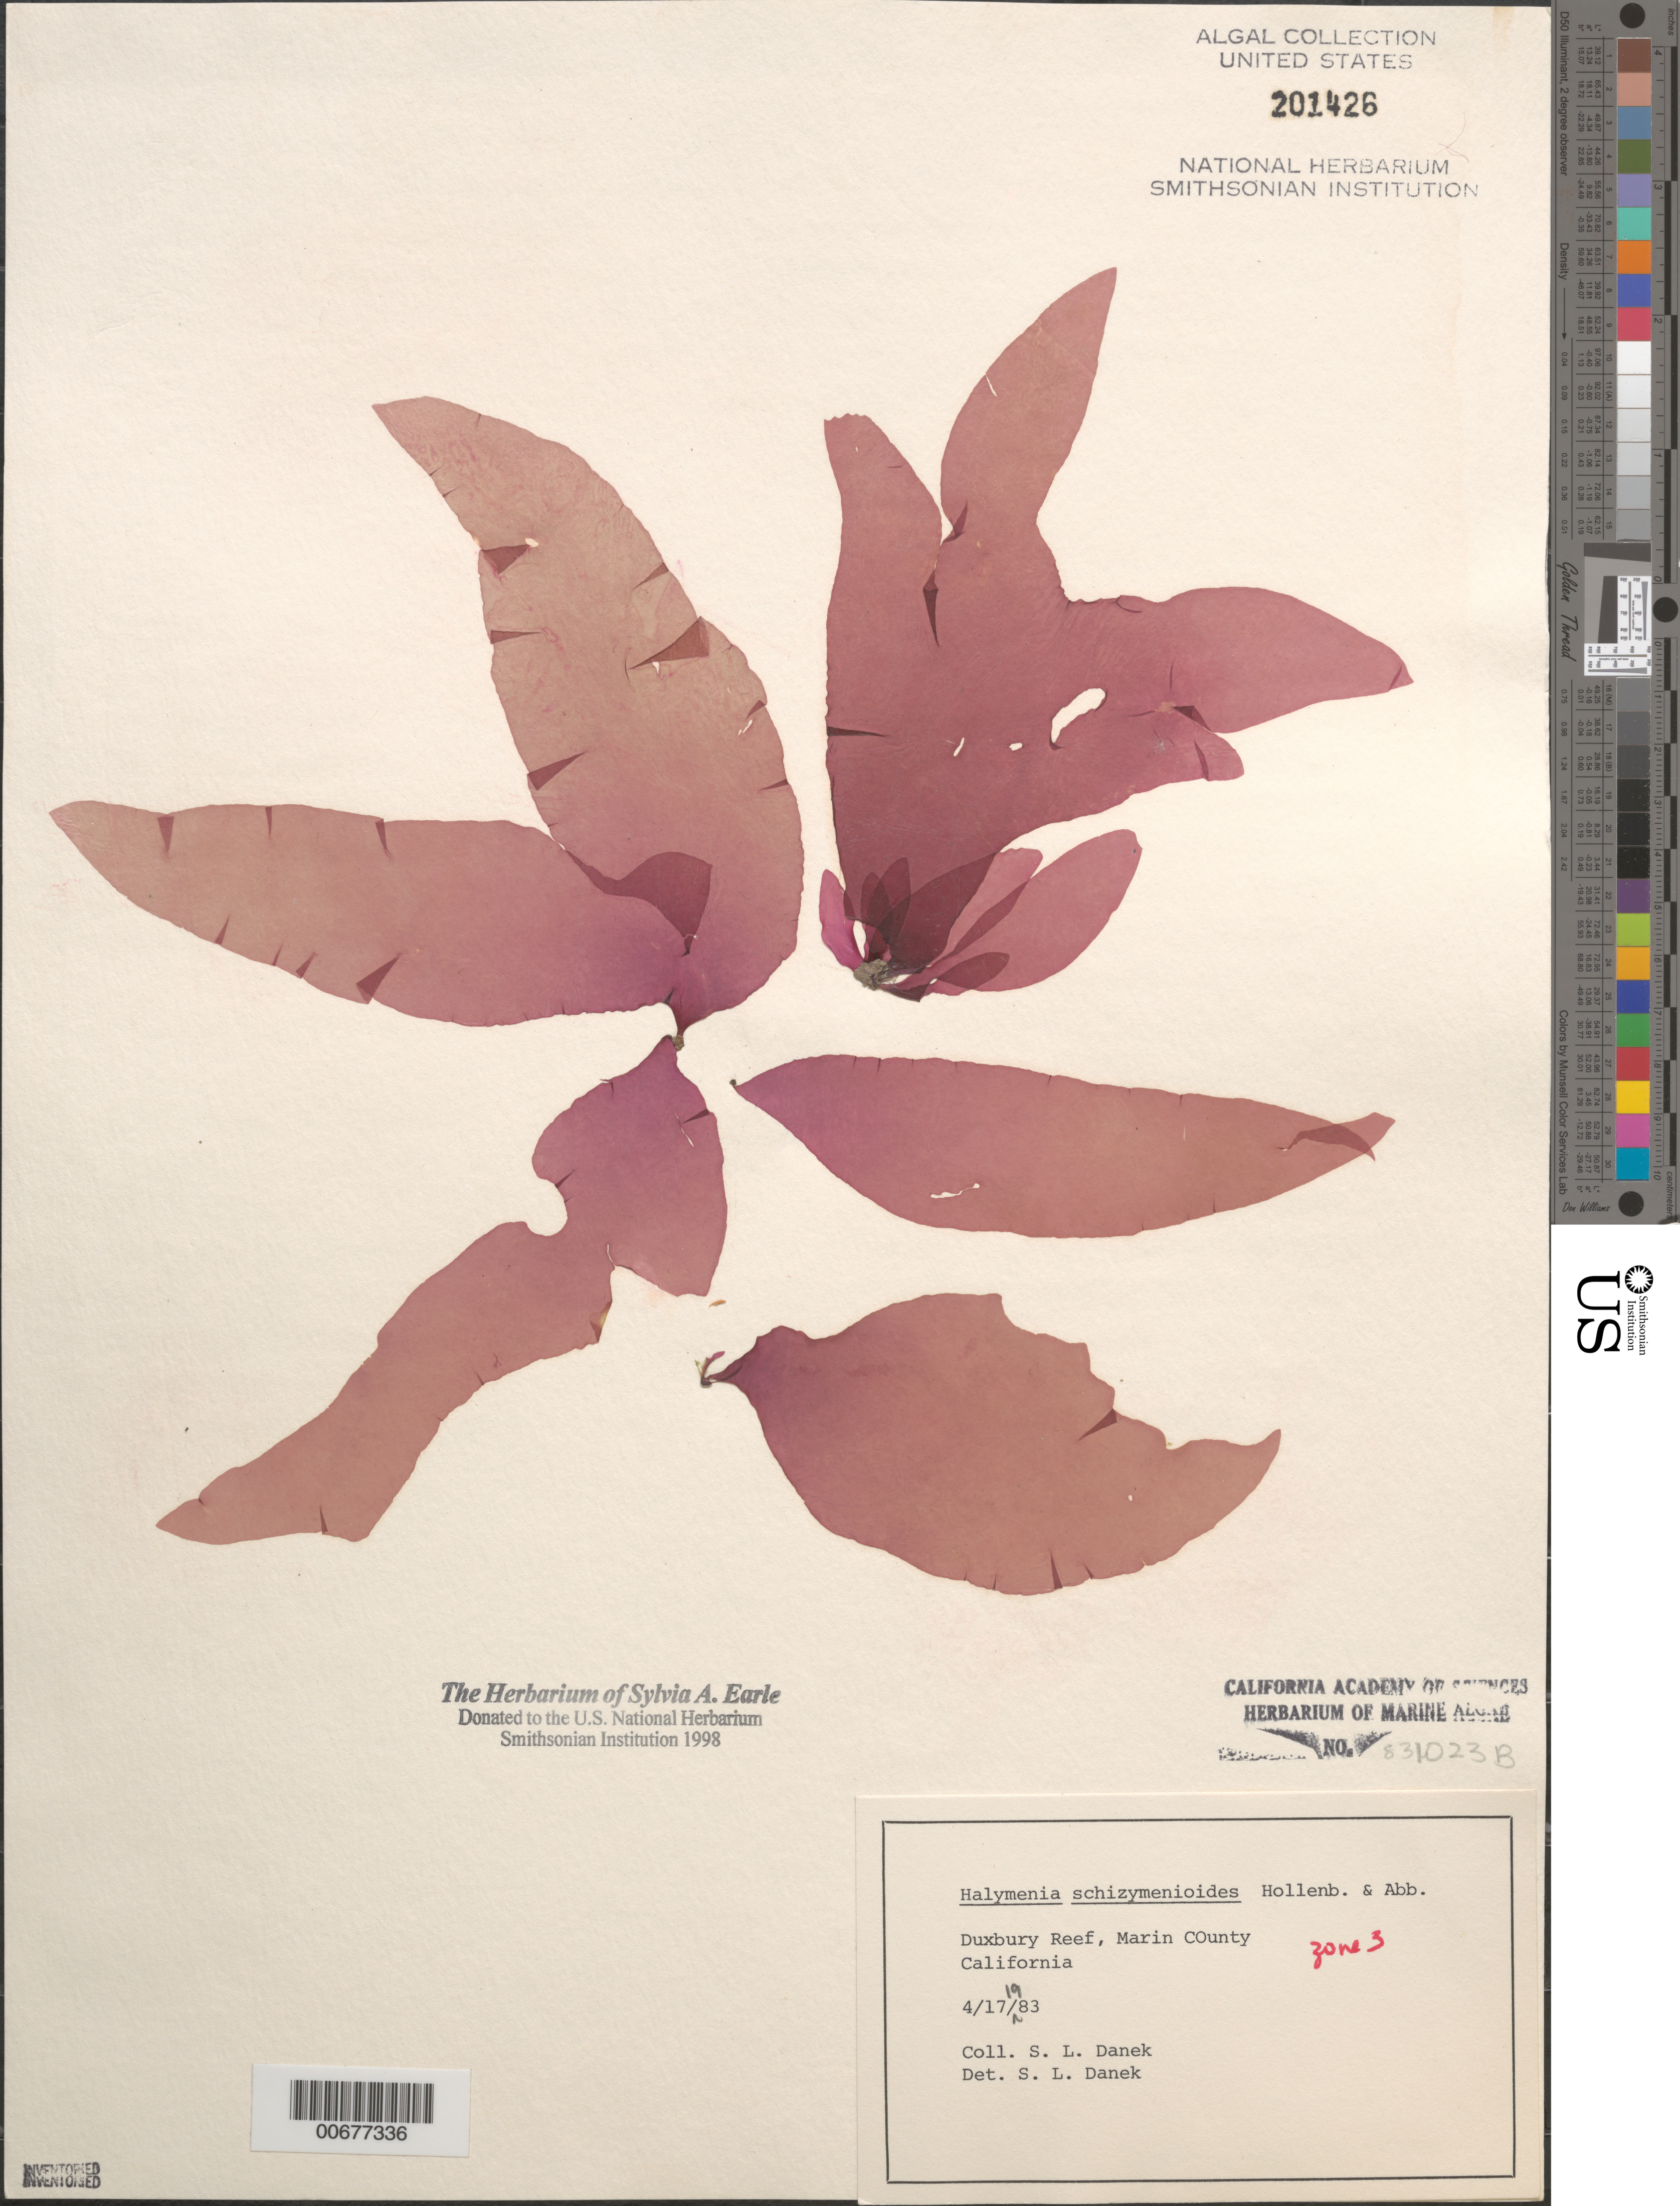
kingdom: Plantae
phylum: Rhodophyta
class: Florideophyceae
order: Halymeniales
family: Halymeniaceae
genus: Halymenia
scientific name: Halymenia schizymenioides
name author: Hollenb. & I.A. Abbott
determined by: Danek, S. L.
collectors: S. Danek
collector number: s,n,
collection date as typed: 17 Apr 1983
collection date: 1983-04-17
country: United States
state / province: California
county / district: Marin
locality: Duxbury Reef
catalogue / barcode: US 201426